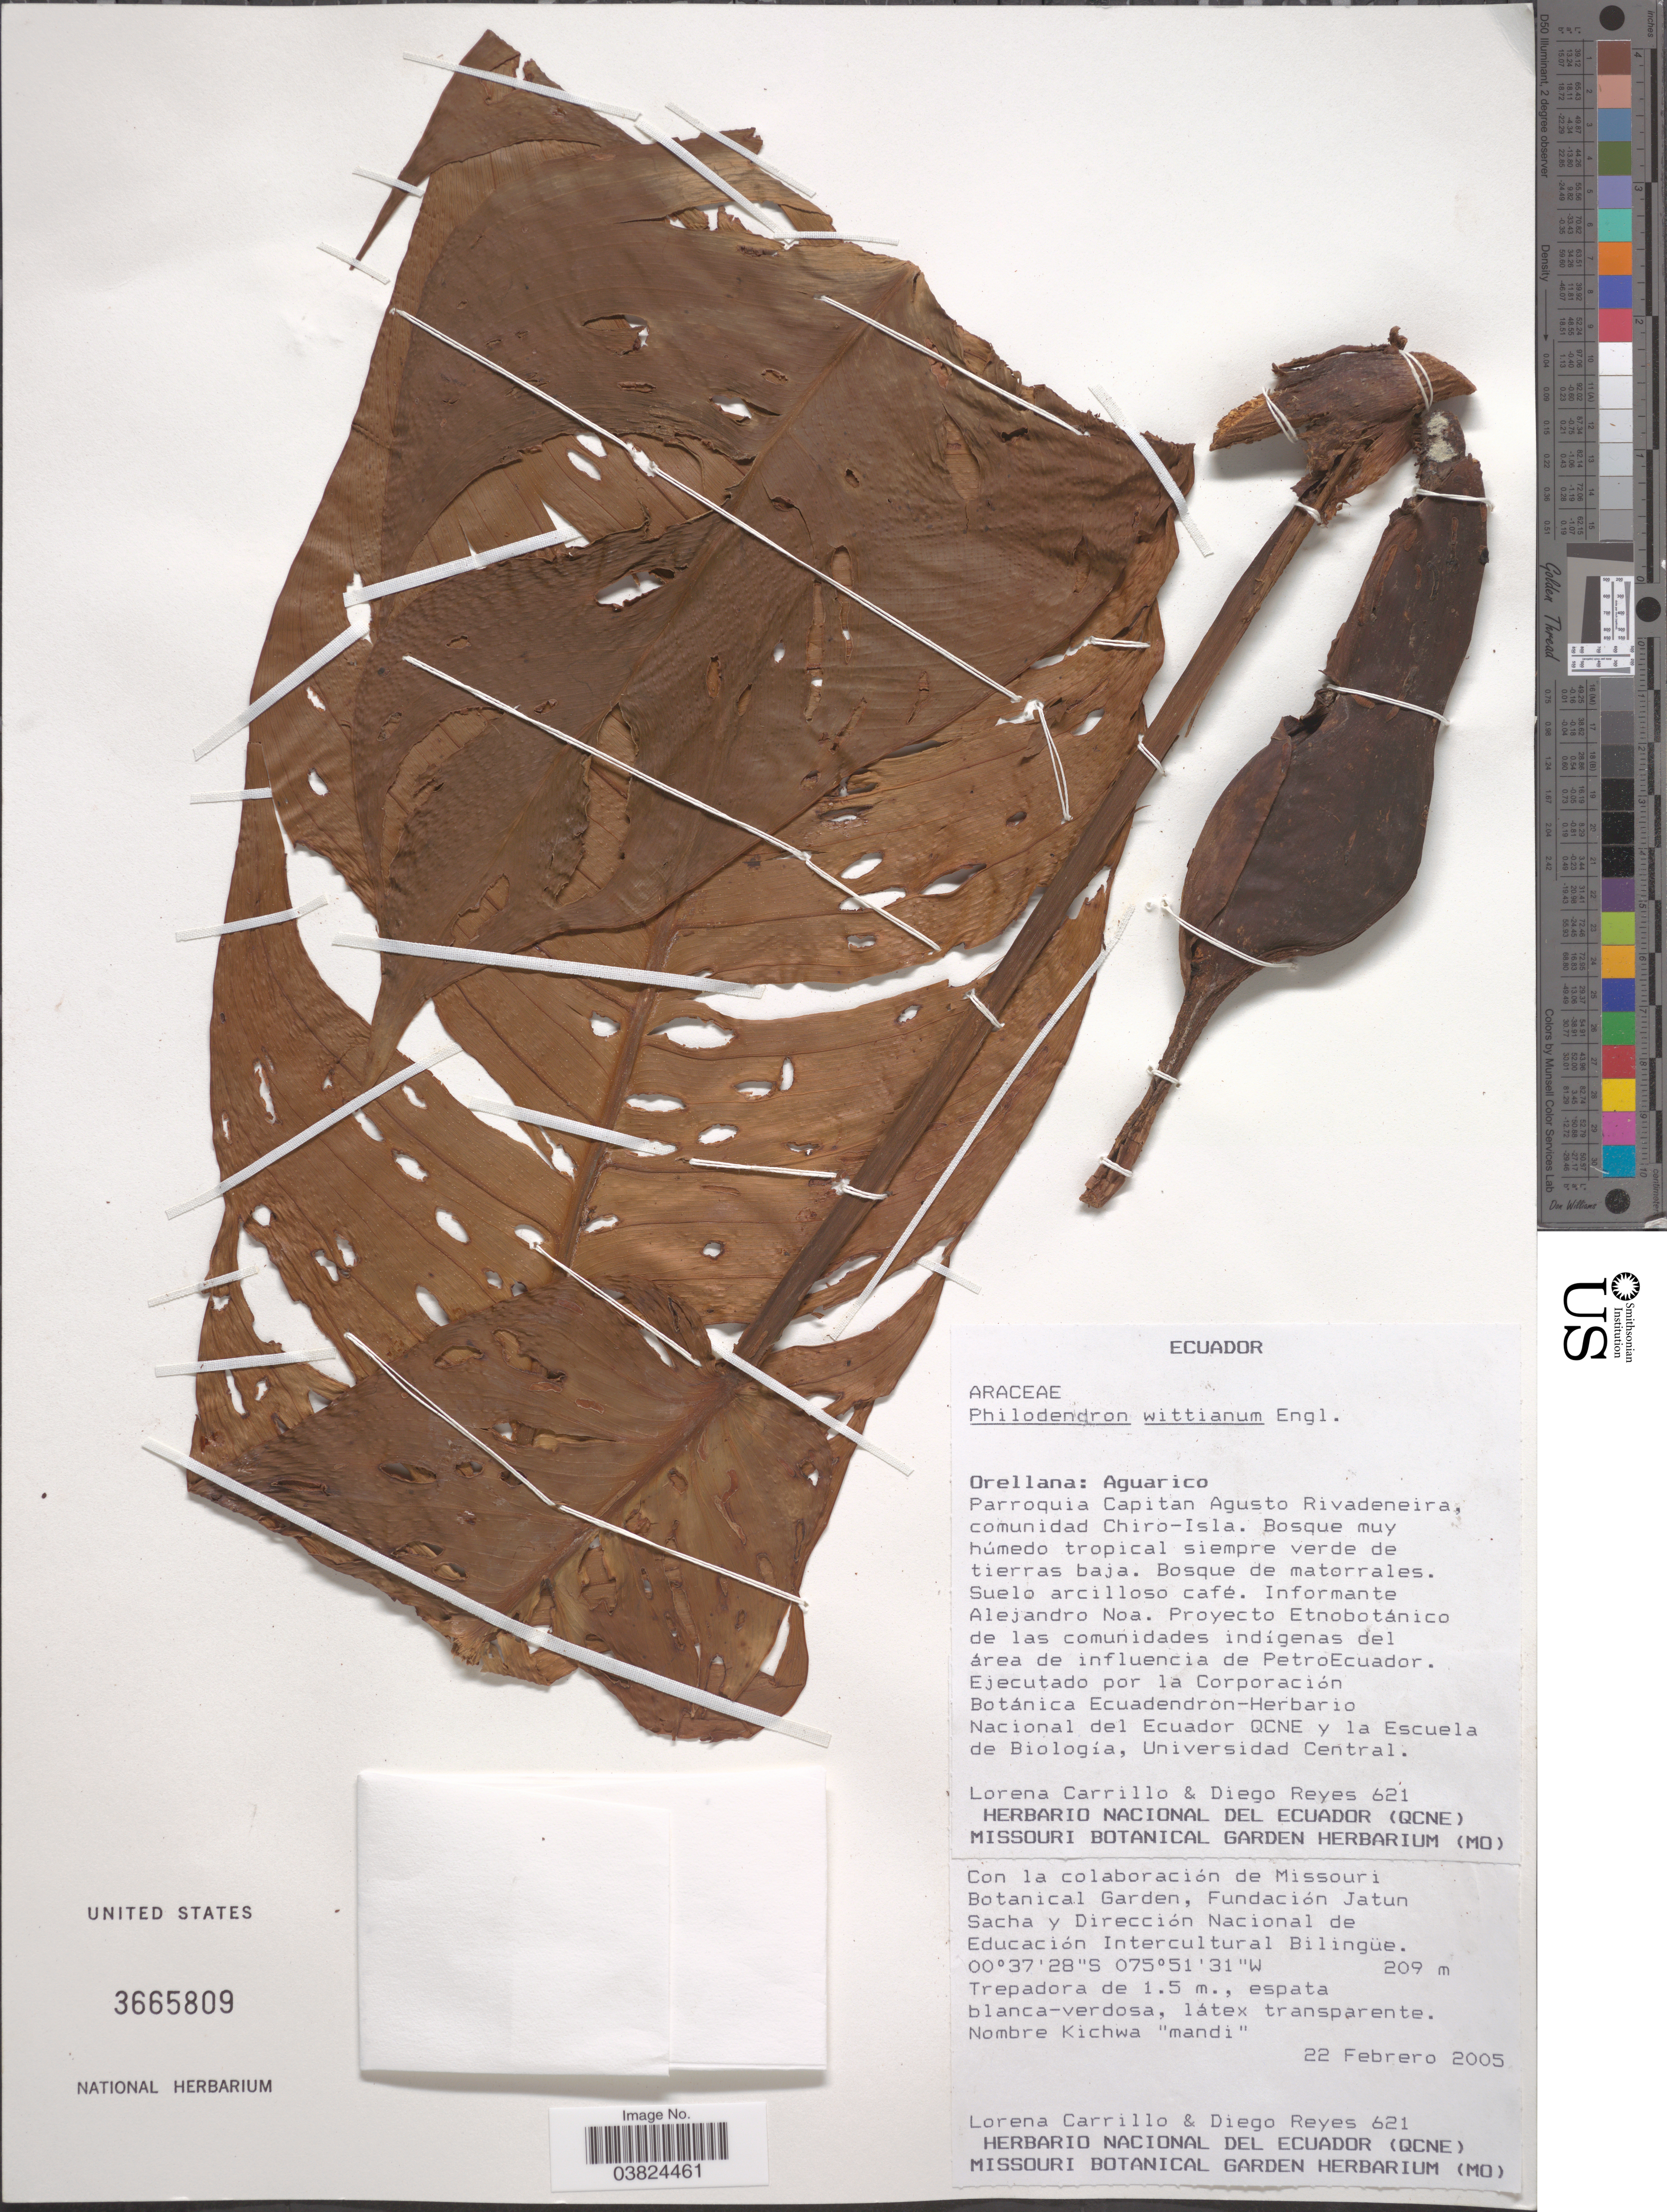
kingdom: Plantae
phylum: Tracheophyta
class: Liliopsida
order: Alismatales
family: Araceae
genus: Philodendron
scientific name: Philodendron wittianum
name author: Engl.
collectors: L. Carrillo & D. Reyes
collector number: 621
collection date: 2005-02-22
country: Ecuador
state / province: Orellana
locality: Aguarico. Parroquia Capitan Agusto Rivadeneira, comunidad Chiro-Isla.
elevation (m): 209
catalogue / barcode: US 3665809